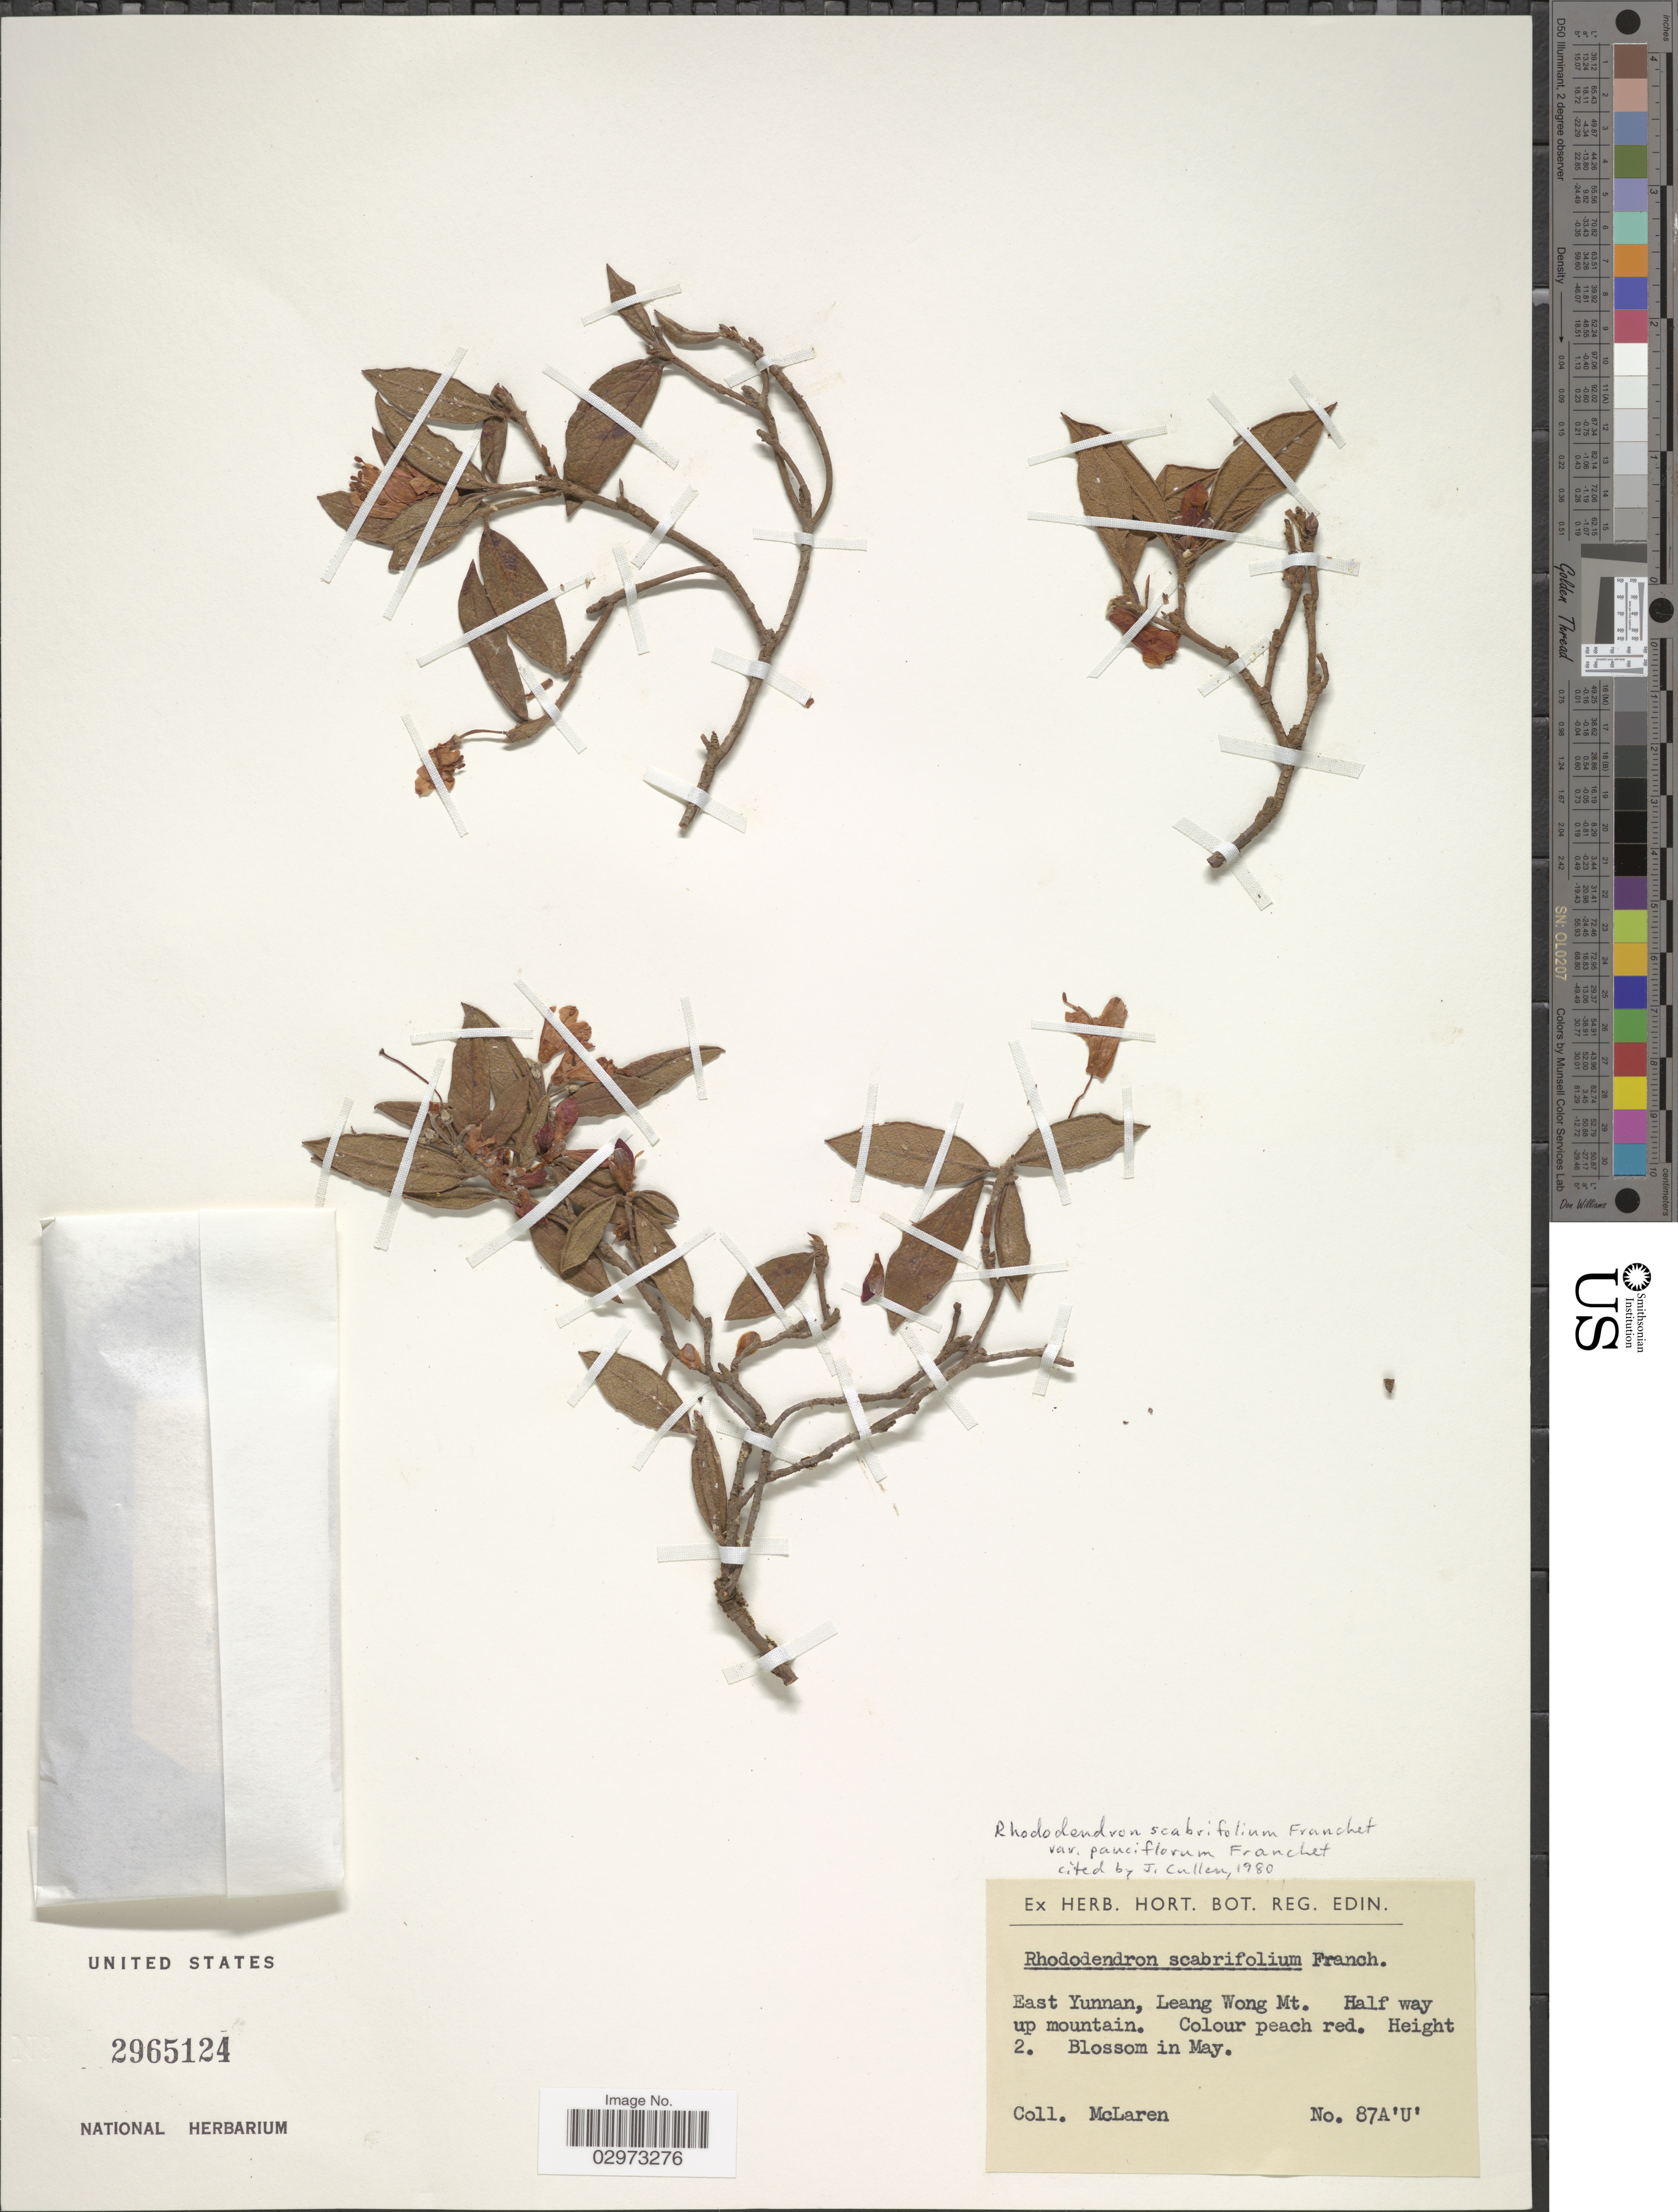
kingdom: Plantae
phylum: Tracheophyta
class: Magnoliopsida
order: Ericales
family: Ericaceae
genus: Rhododendron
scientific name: Rhododendron scabrifolium var. pauciflorum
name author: Franch.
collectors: McLaren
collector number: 87A'U'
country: China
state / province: Yunnan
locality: East Yunnan, Leang Wong Mt. Half way up mountain.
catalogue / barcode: US 2965124